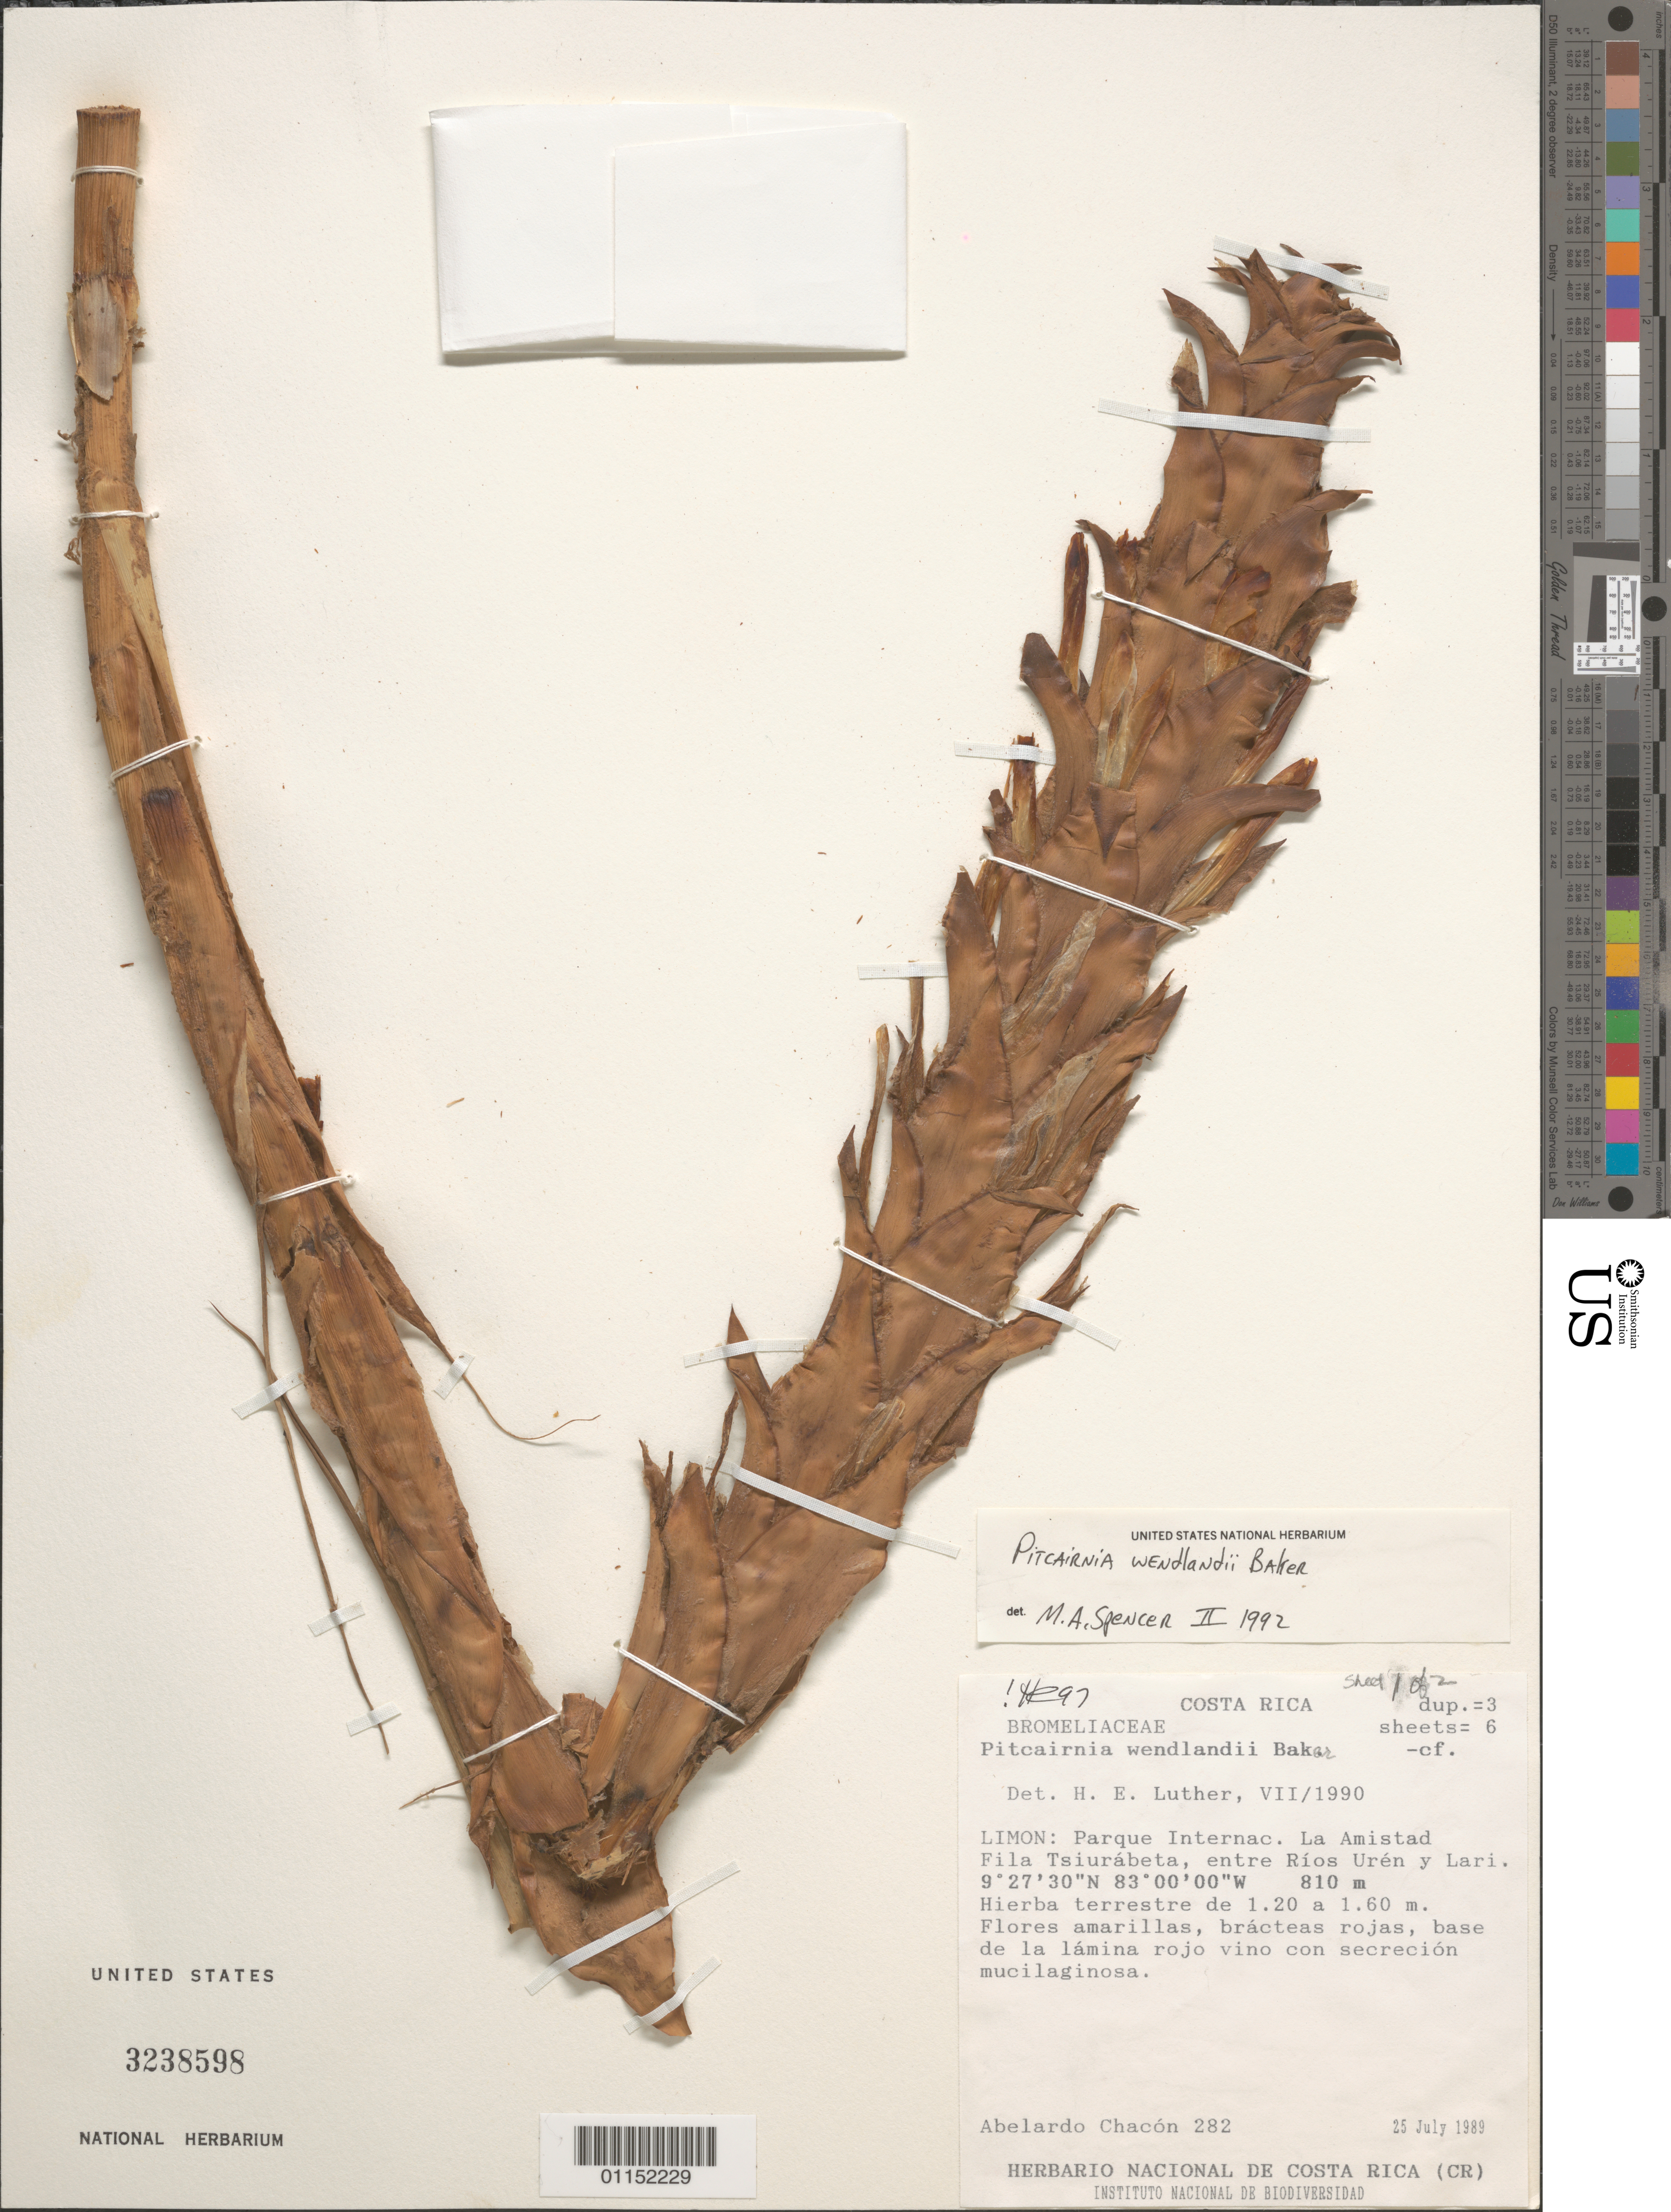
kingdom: Plantae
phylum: Tracheophyta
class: Liliopsida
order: Poales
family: Bromeliaceae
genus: Pitcairnia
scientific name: Pitcairnia wendlandii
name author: Baker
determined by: Luther, Harry E.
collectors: A. Chacon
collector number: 282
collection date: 1989-07-25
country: Costa Rica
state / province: Limon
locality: Parque Internac. La Amistad Fila Tsiurabeta, entre Rios Uren y Lari.(Park Internat. The Friendship Tsiurabeta Row, between Rios Uren and Lari).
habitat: Hierba terrestre de 1.20 a 1.60 m.(Grass land from 1.20 to 1.60 m).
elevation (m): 810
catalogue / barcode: US 3238598